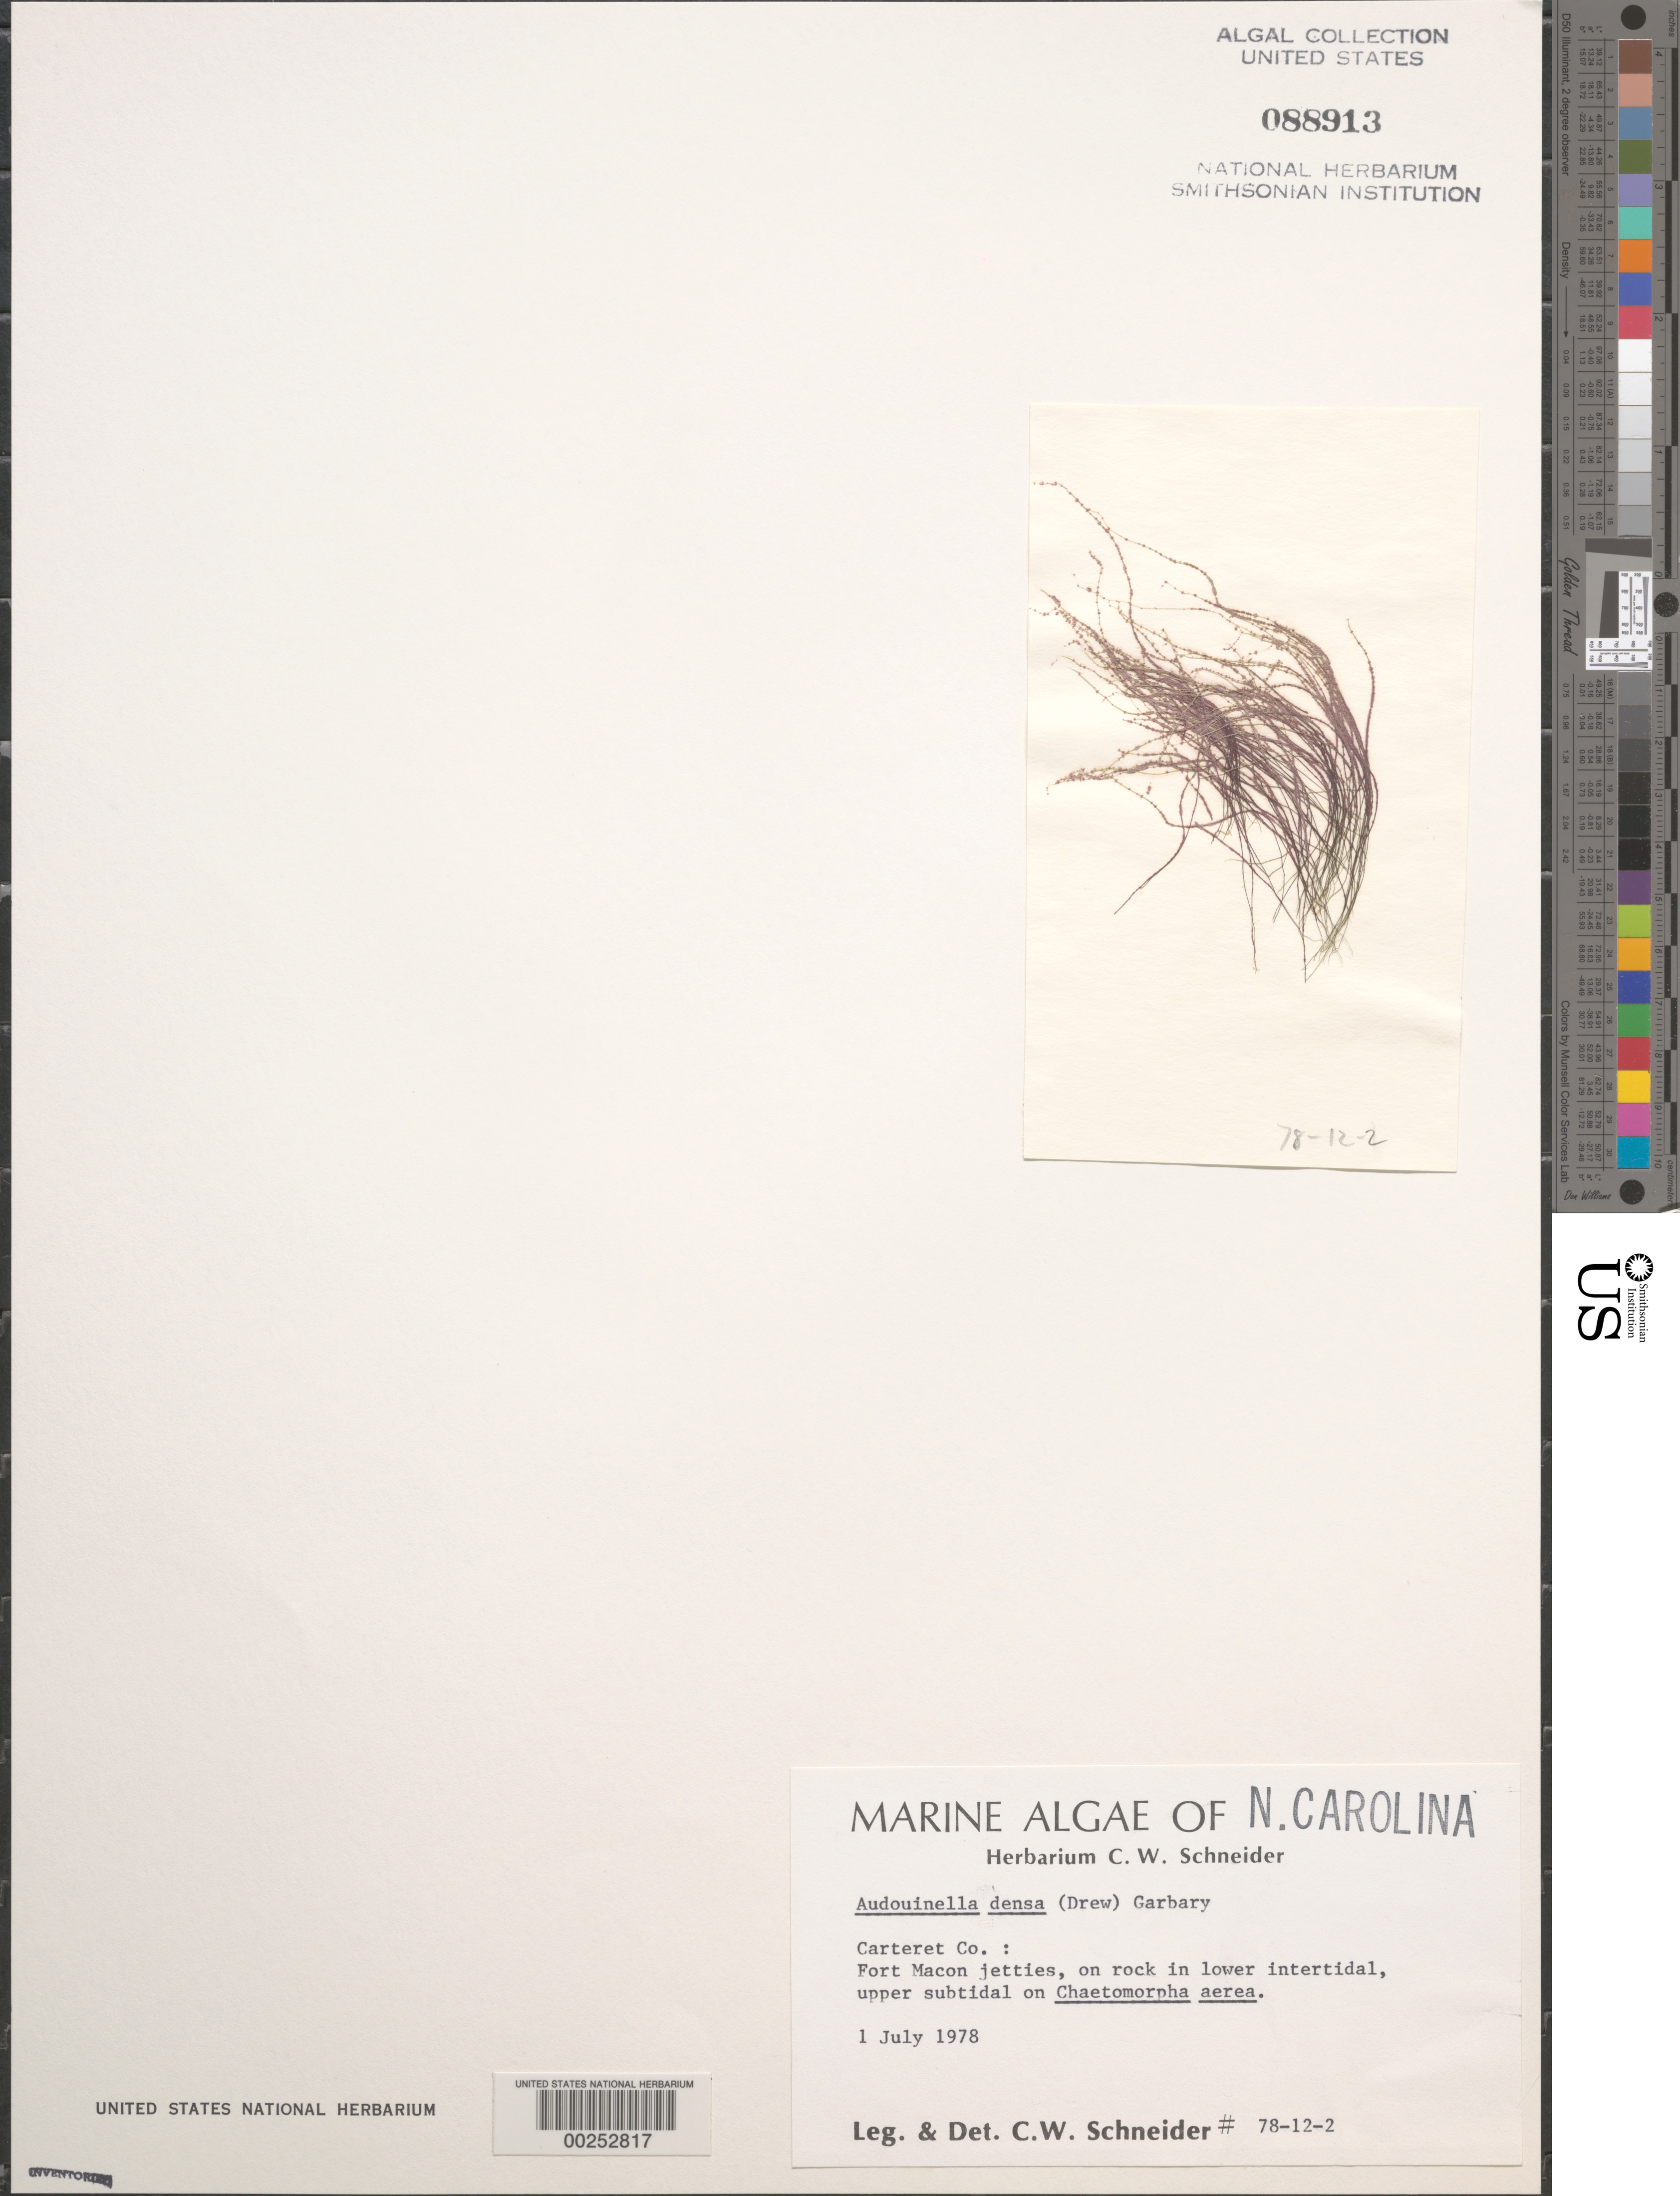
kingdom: Plantae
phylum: Rhodophyta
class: Florideophyceae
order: Acrochaetiales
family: Acrochaetiaceae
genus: Acrochaetium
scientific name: Acrochaetium densum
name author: (K.M. Drew) Papenf.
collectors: C. W. Schneider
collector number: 78-12-2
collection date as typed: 01 Jul 1978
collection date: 1978-07-01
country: United States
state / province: North Carolina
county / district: Carteret County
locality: Beaufort, Fort Macon jetties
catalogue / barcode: US 88913